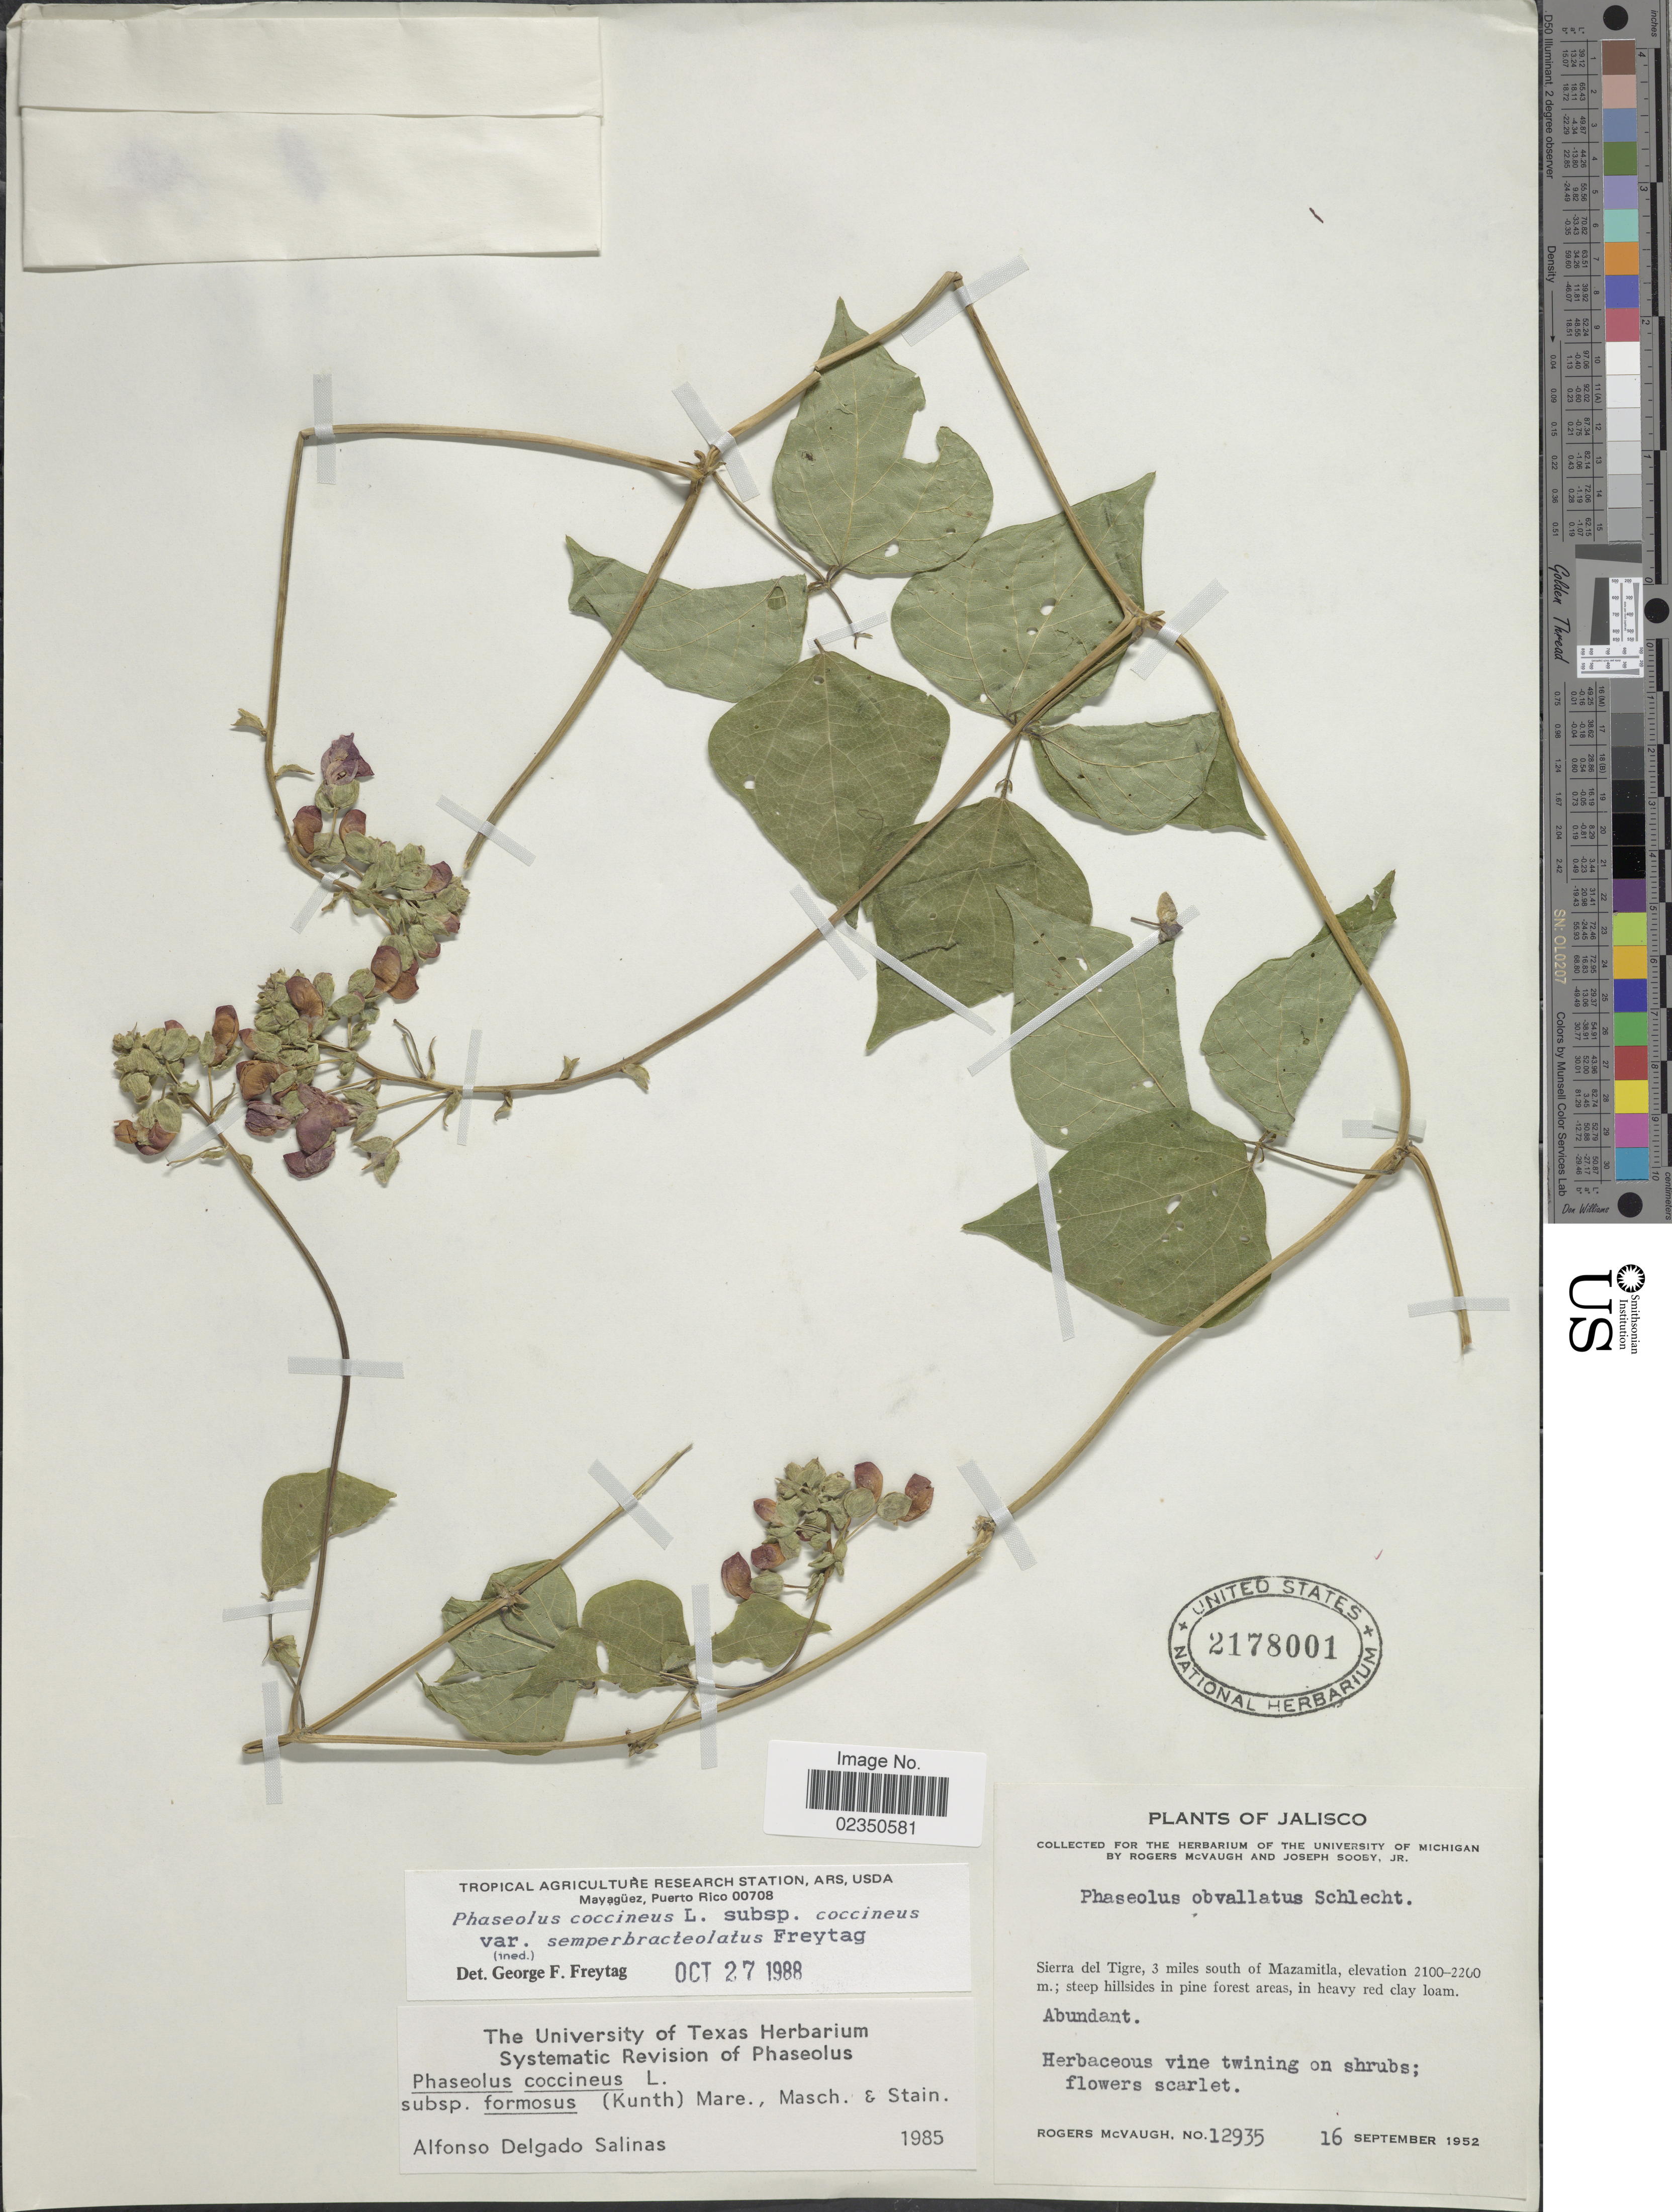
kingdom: Plantae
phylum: Tracheophyta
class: Magnoliopsida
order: Fabales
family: Fabaceae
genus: Phaseolus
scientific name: Phaseolus coccineus var. semperbracteolatus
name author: Freytag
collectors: R. McVaugh & J. Sooby Jr.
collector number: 12935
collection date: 1952-09-16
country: Mexico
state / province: Jalisco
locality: Sierra del Tigre, 3 miles south of Mazamitla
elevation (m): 2100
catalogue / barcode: US 2178001